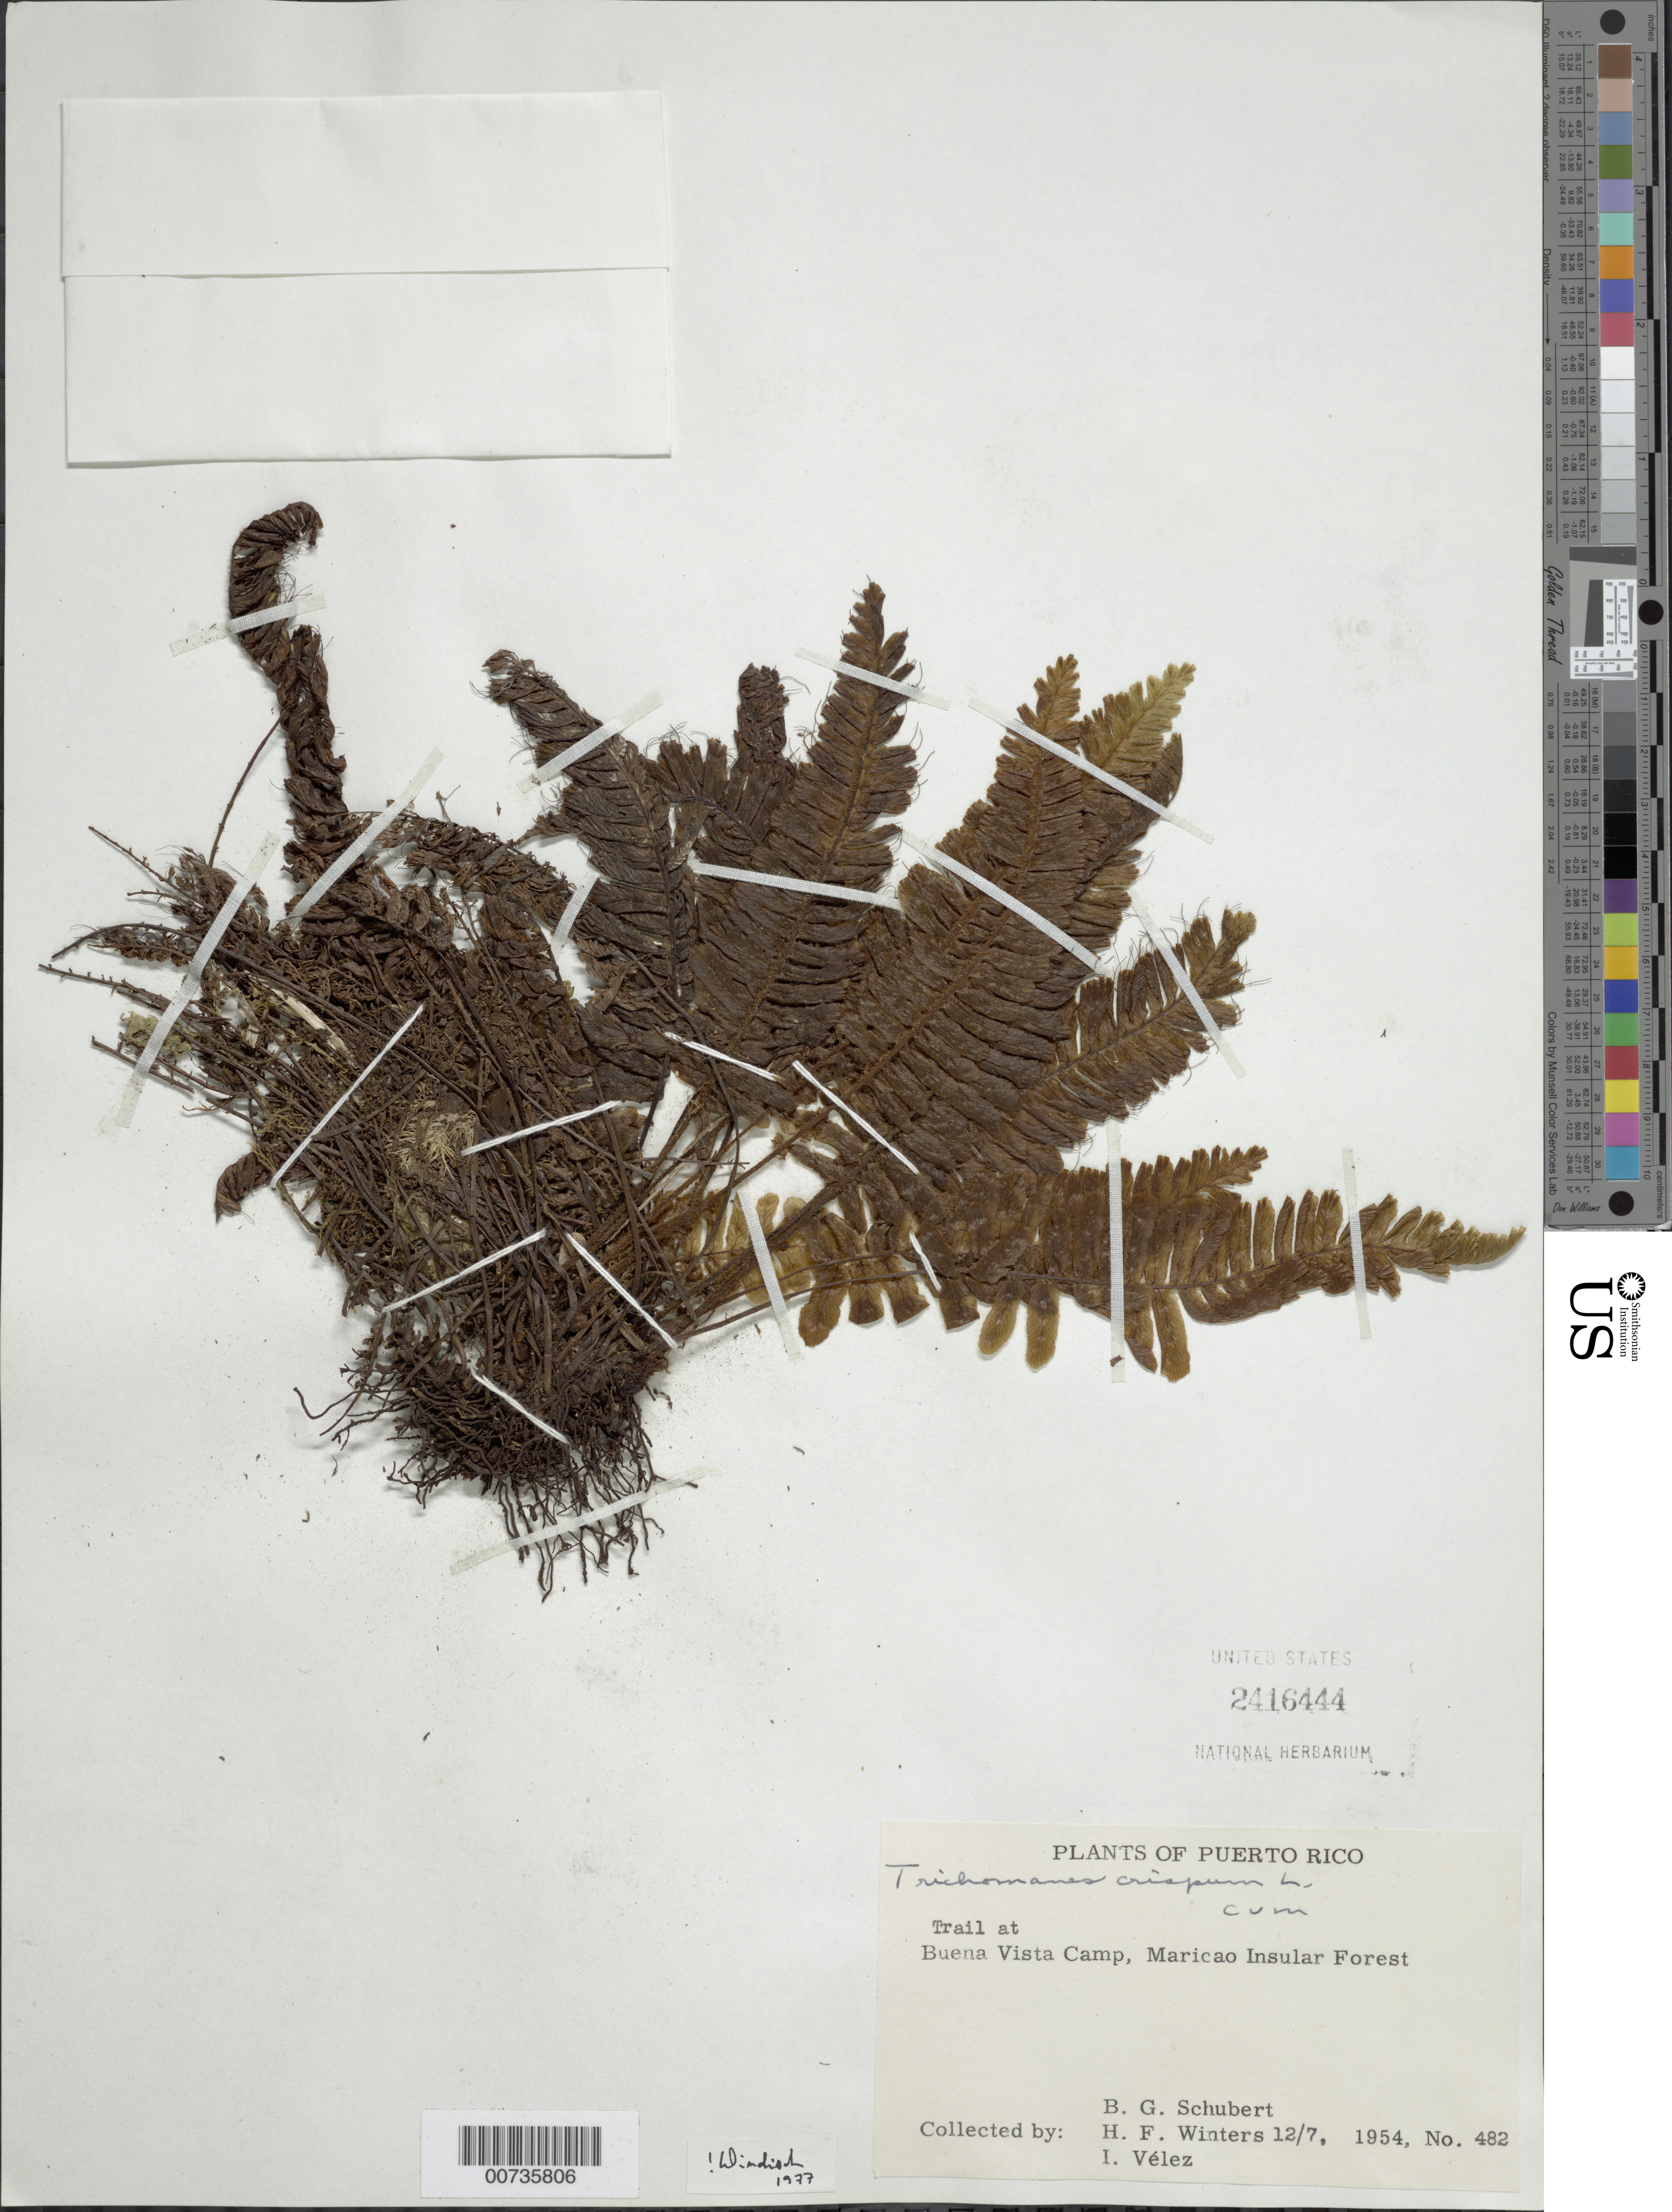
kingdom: Plantae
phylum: Tracheophyta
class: Polypodiopsida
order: Hymenophyllales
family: Hymenophyllaceae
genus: Trichomanes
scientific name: Trichomanes crispum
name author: L.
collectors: B. Schubert, H. Winters & I. Velez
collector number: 482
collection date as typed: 07 Dec 1954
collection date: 1954-12-07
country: Puerto Rico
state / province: Maricao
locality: Buena Vista Camp, Maricao Insular Forest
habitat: Trail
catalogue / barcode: US 2416444